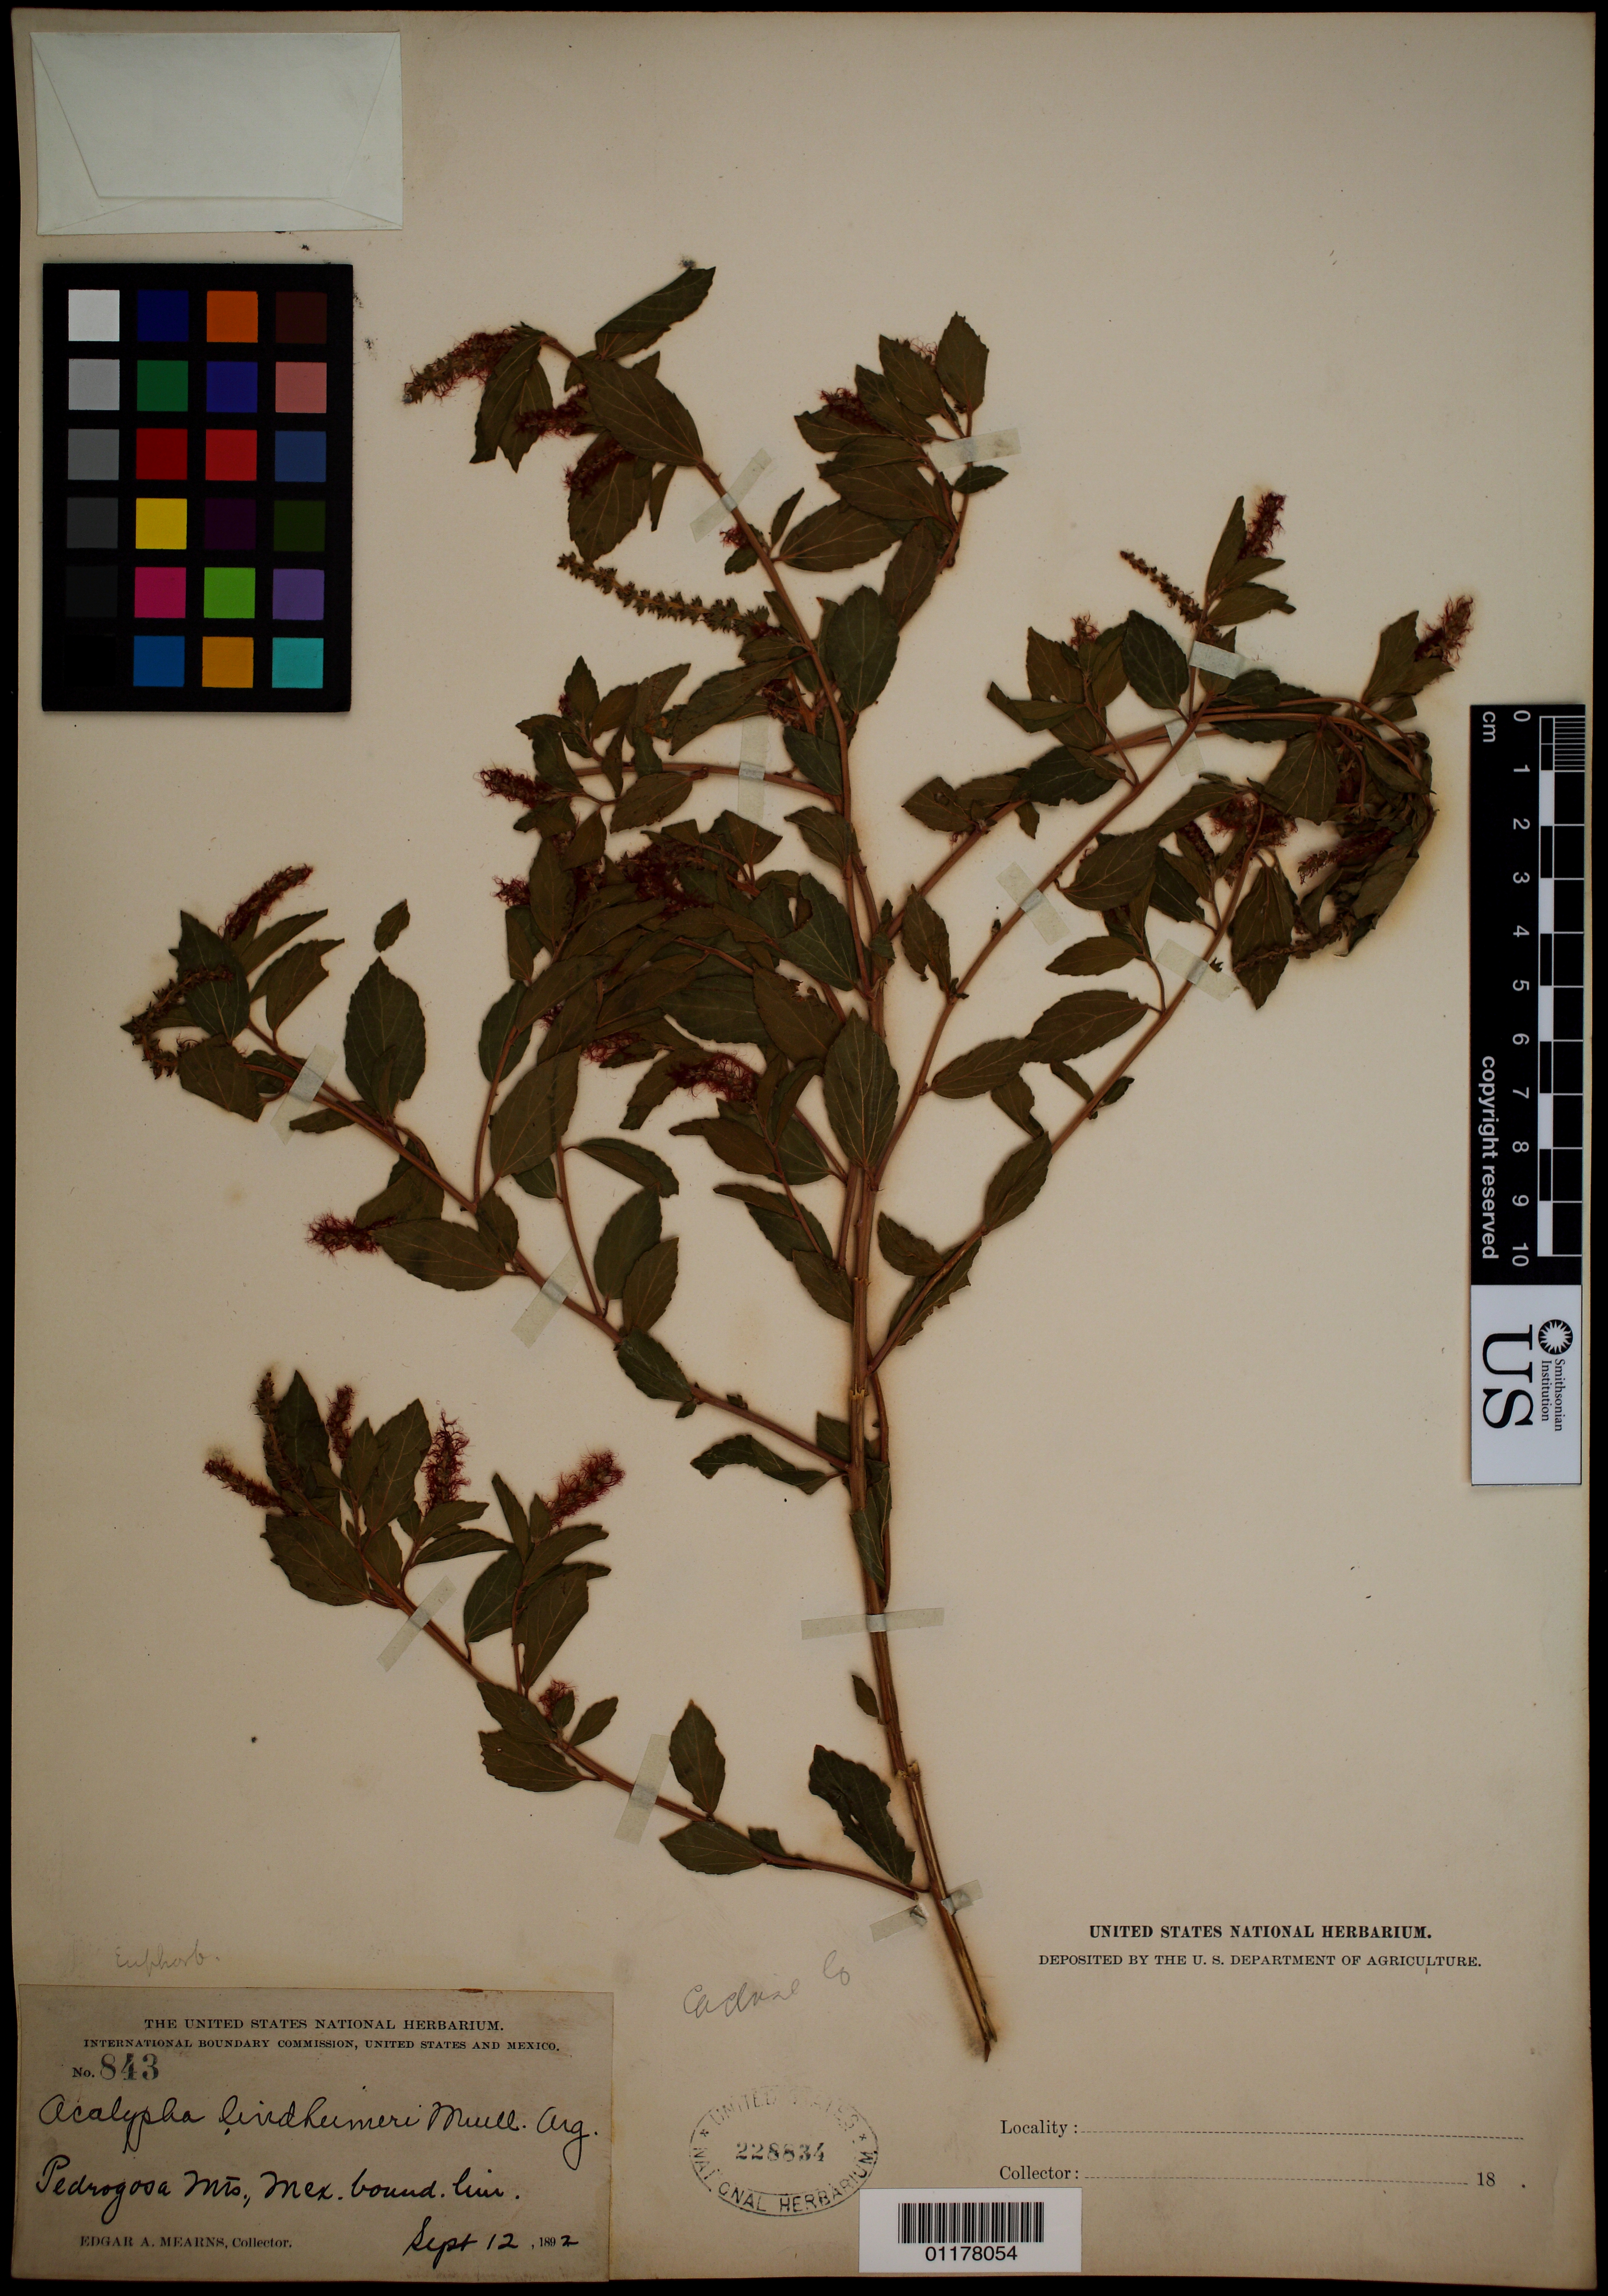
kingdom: Plantae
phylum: Tracheophyta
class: Magnoliopsida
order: Malpighiales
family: Euphorbiaceae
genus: Acalypha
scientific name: Acalypha lindheimeri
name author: Müll. Arg.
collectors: E. A. Mearns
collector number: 843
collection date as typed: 12 Sep 1892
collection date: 1892-09-12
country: United States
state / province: Texas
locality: Pedrogosa Mts., Mexican boundary line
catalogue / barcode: US 228834